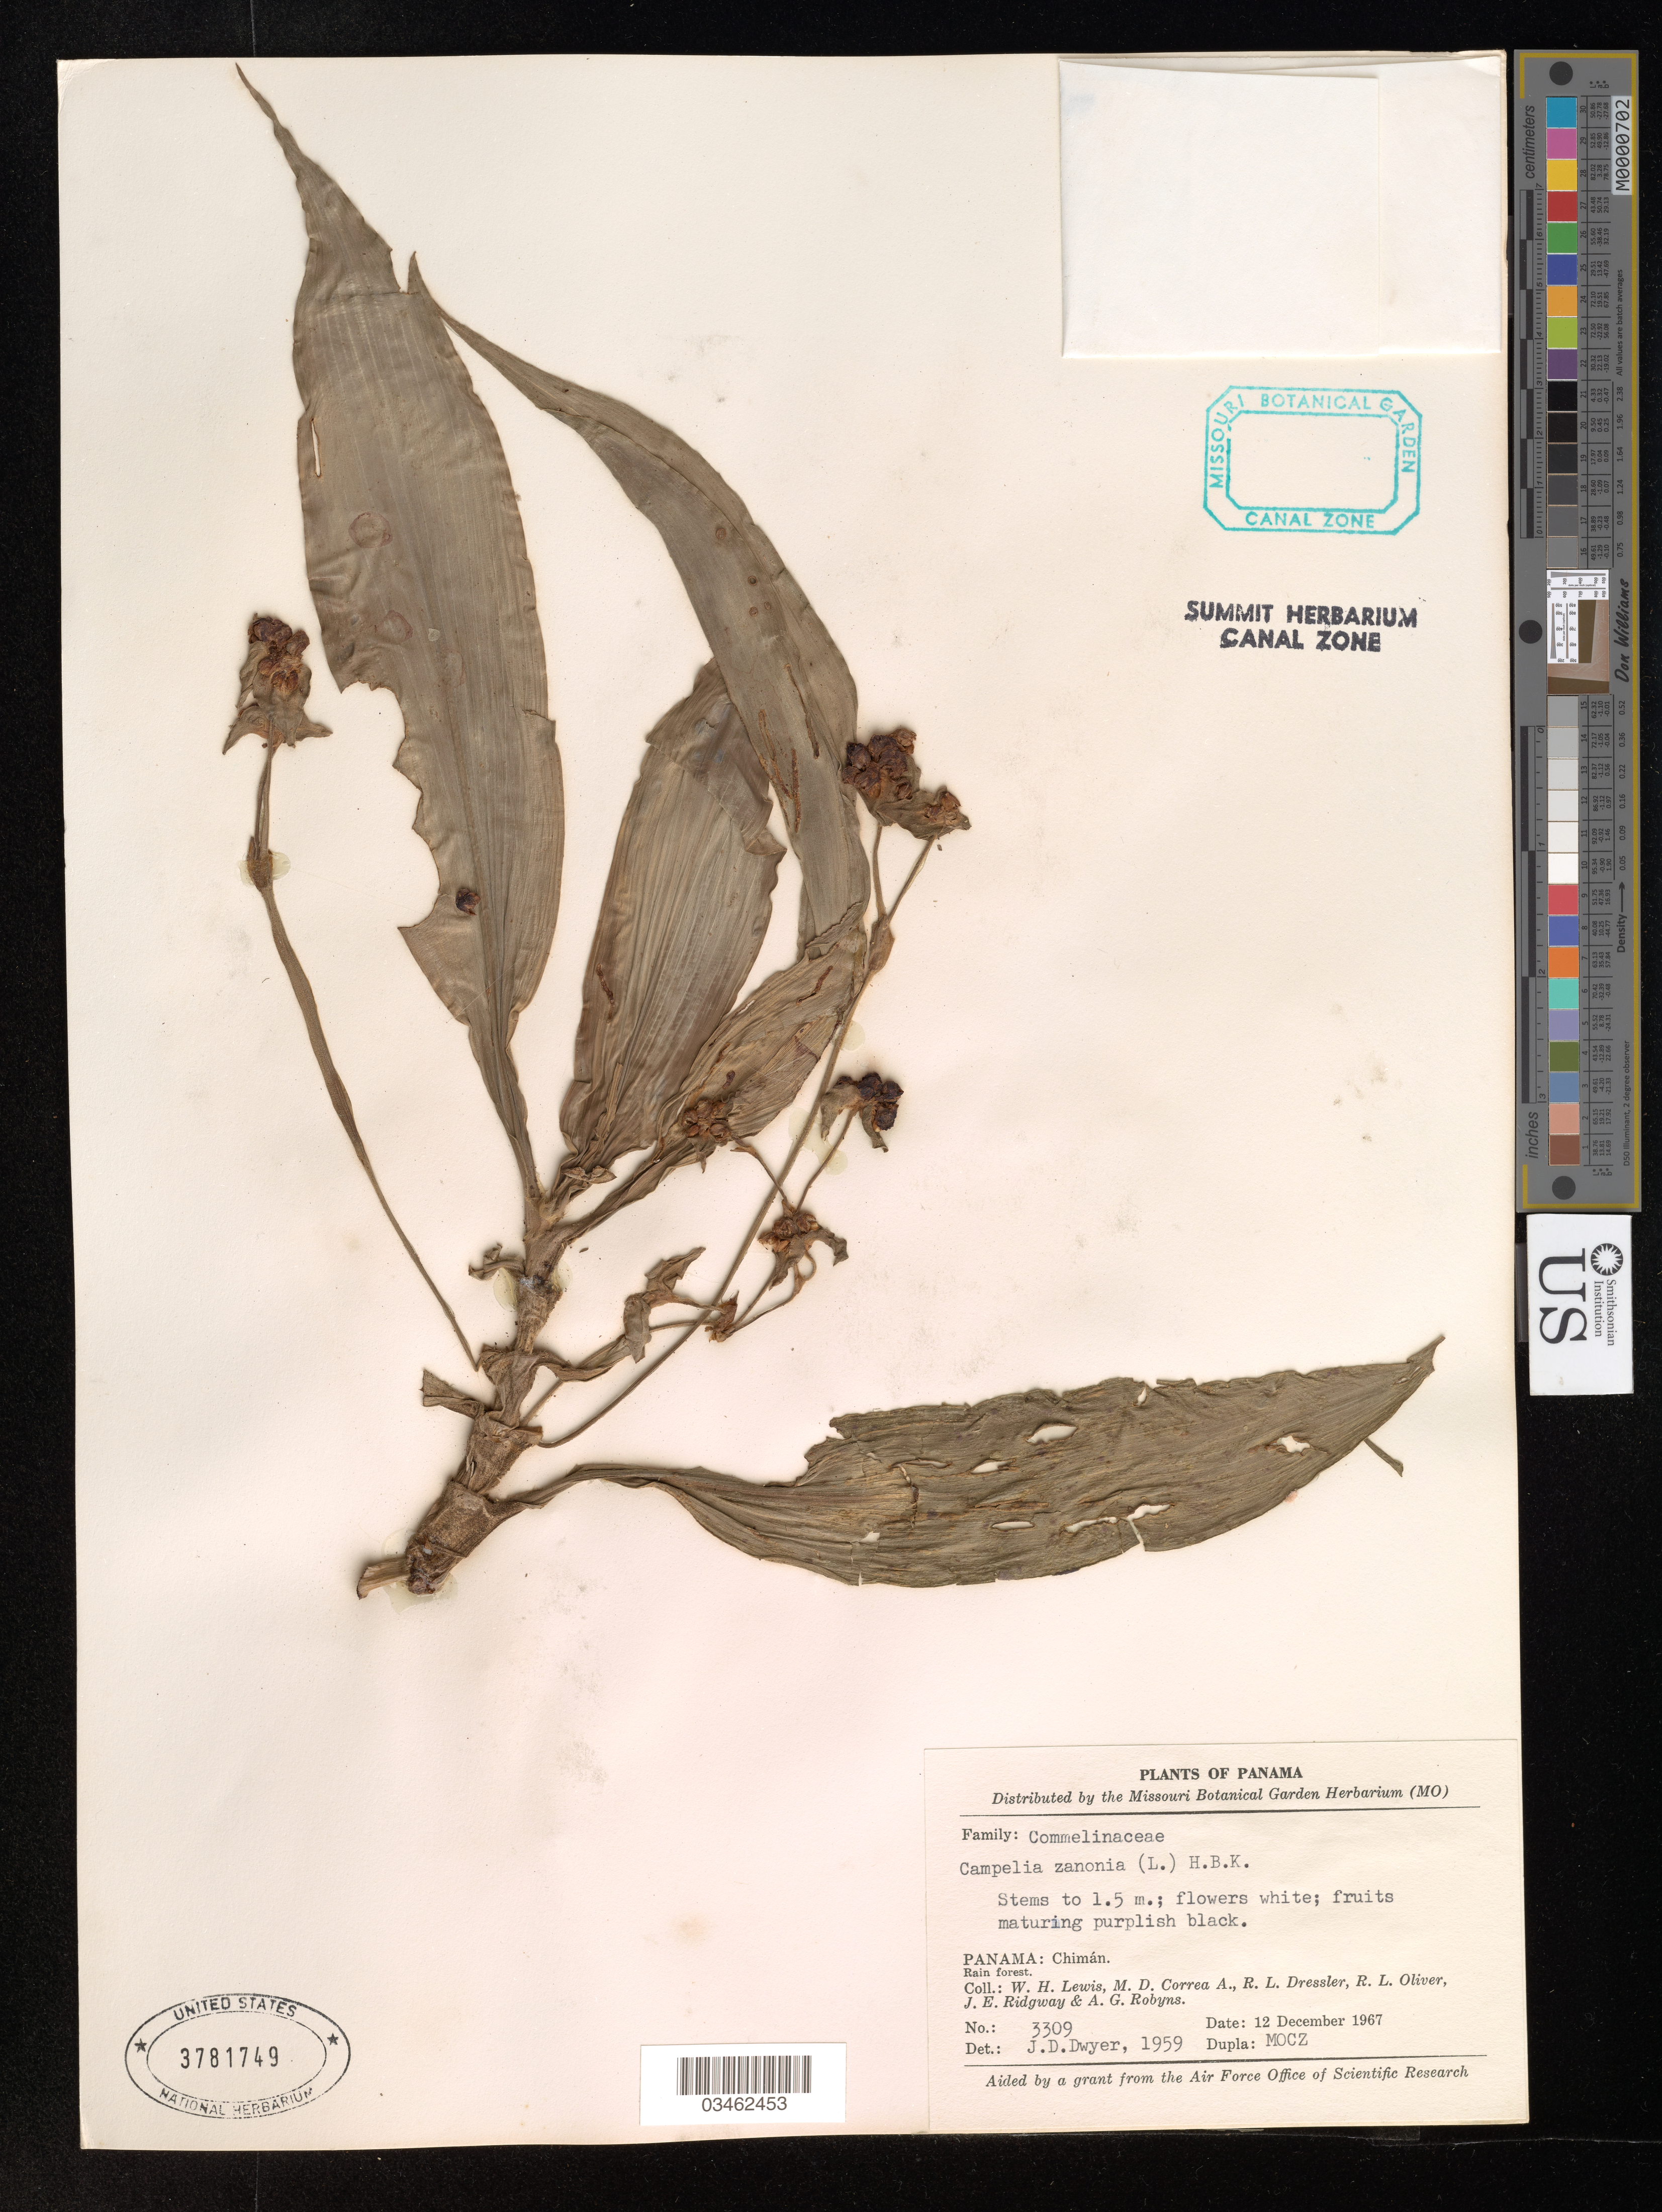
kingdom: Plantae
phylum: Tracheophyta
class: Liliopsida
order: Commelinales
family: Commelinaceae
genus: Campelia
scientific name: Campelia zanonia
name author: (L.) Kunth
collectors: W. H. Lewis, M. Correa A, R. Dressler, R. L. Oliver & et al.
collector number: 3309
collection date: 1967-12-12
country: Panama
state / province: Panamá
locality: Chimán.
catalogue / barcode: US 3781749